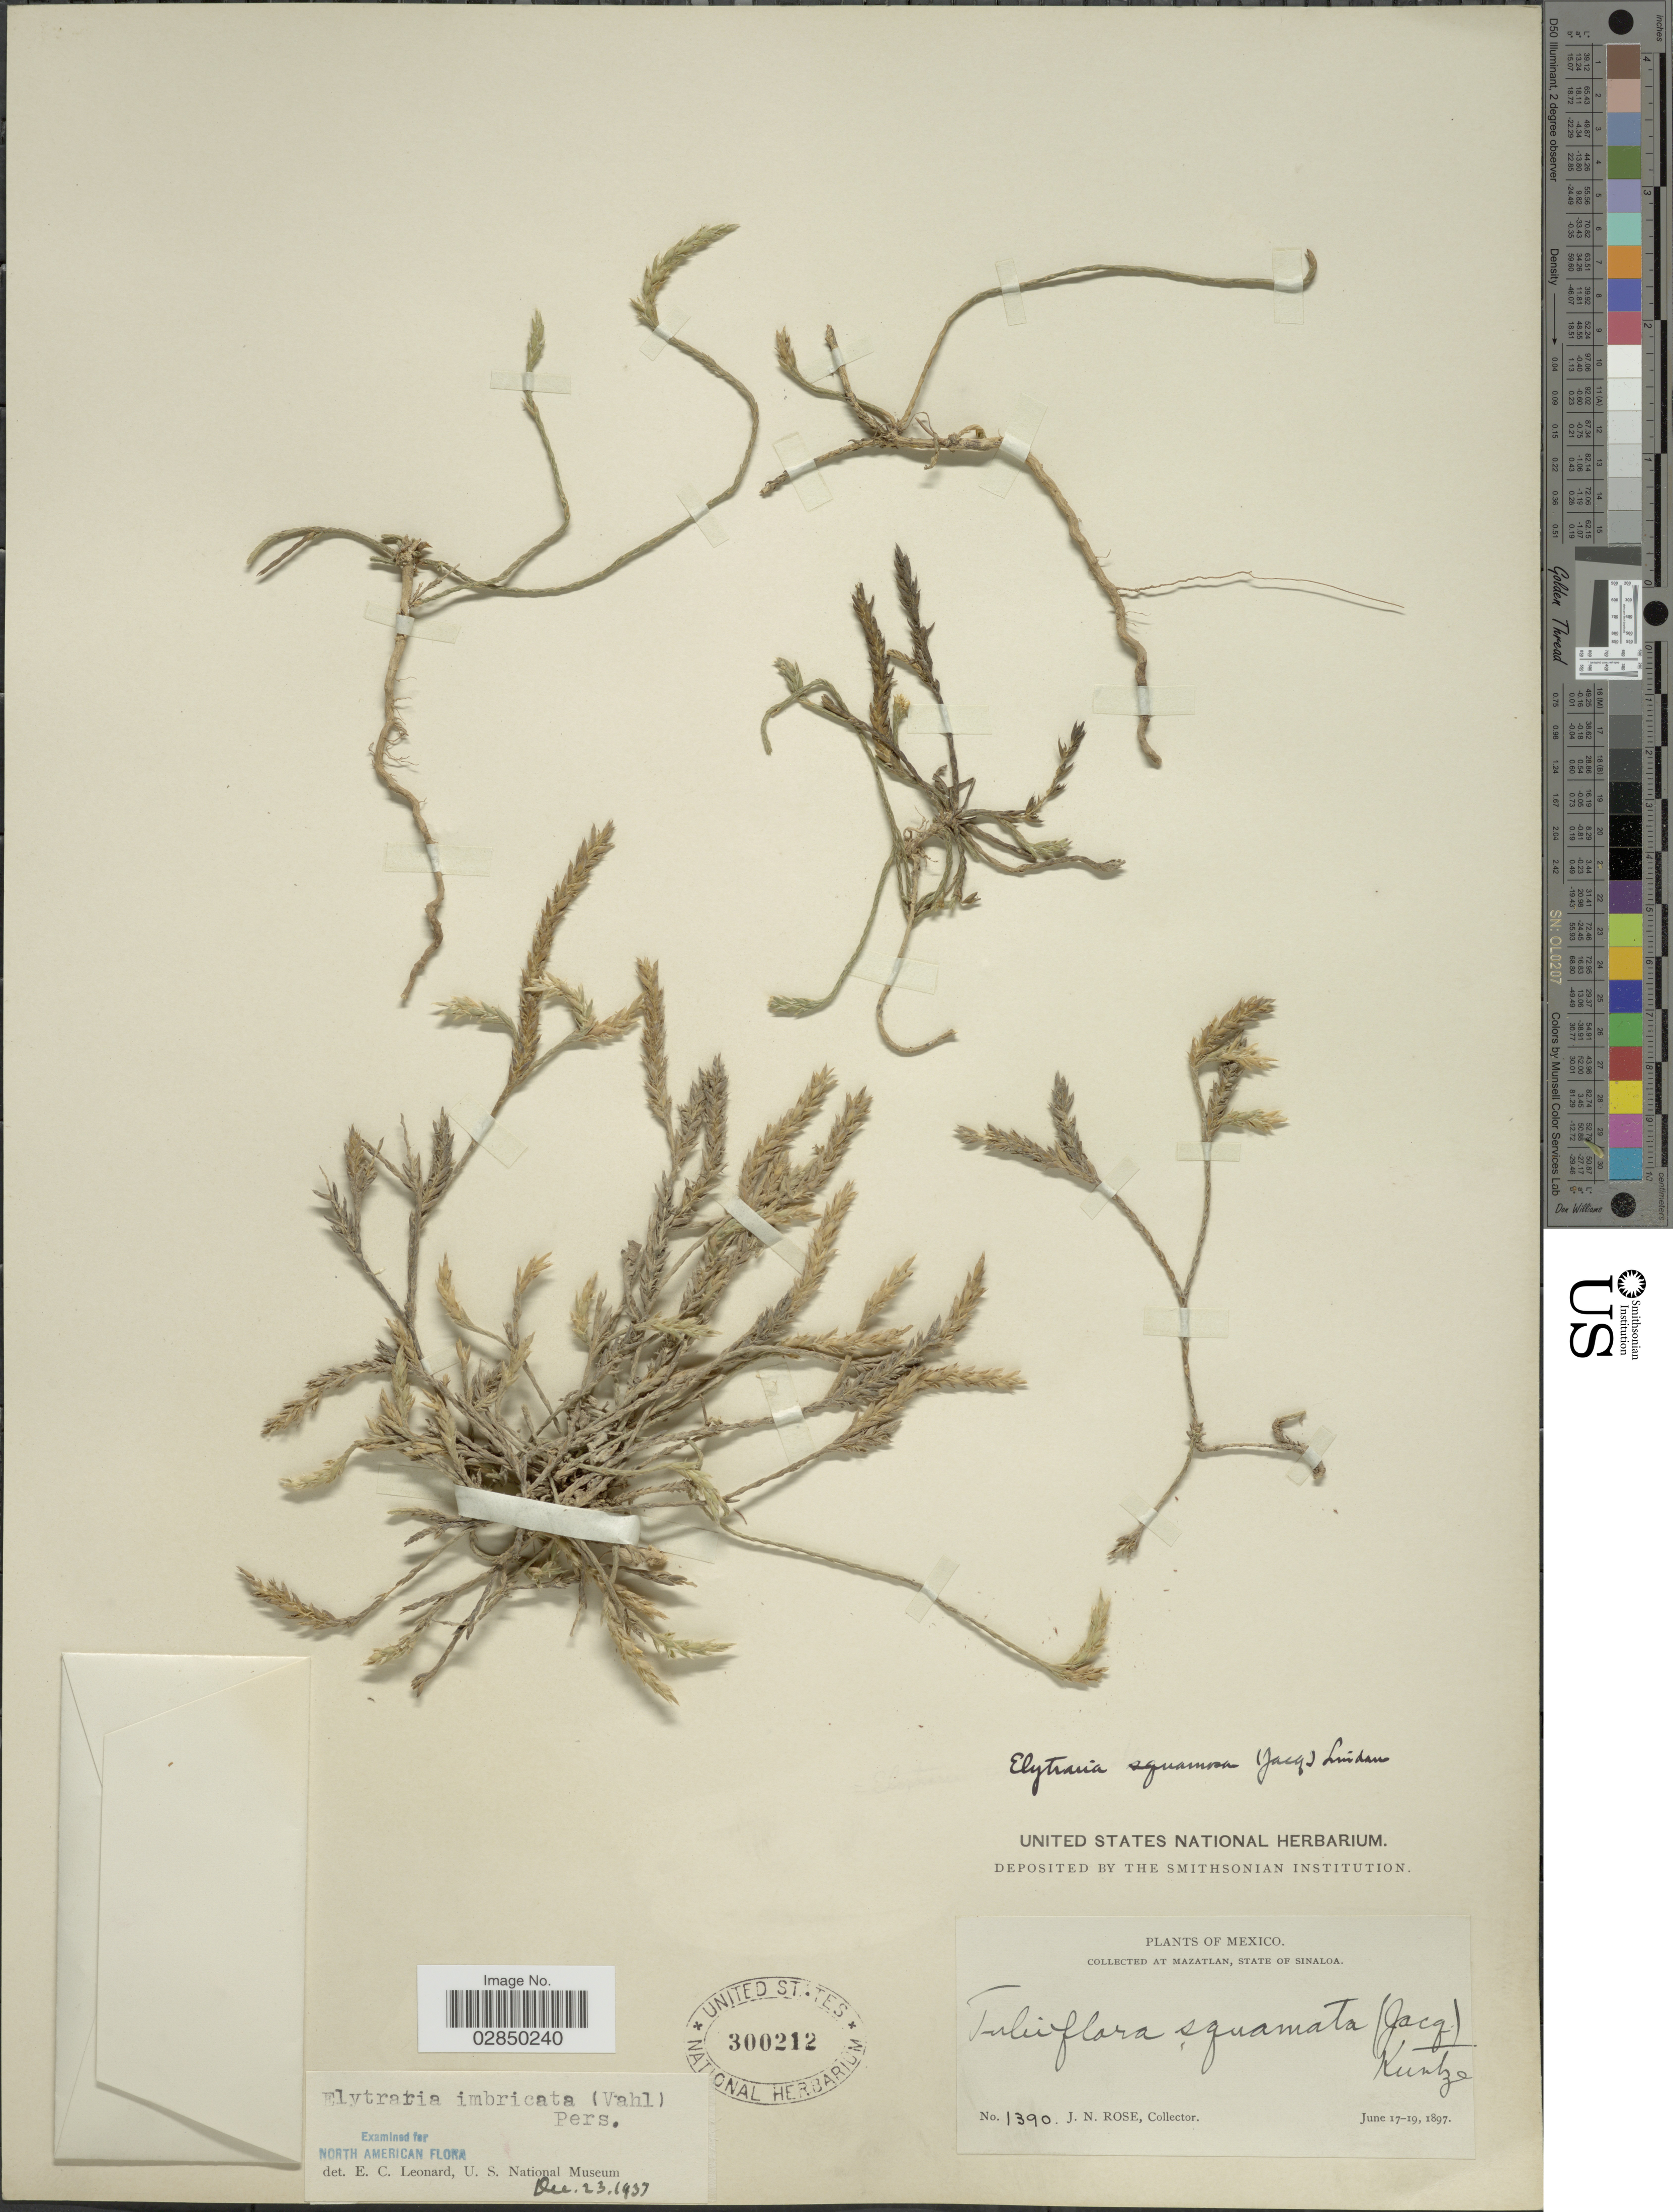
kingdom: Plantae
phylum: Tracheophyta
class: Magnoliopsida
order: Lamiales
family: Acanthaceae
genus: Elytraria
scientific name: Elytraria imbricata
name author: (Vahl) Pers.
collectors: J. N. Rose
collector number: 1390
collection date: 1897-06-17/1897-06-19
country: Mexico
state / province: Sinaloa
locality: Mazatlan.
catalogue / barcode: US 300212